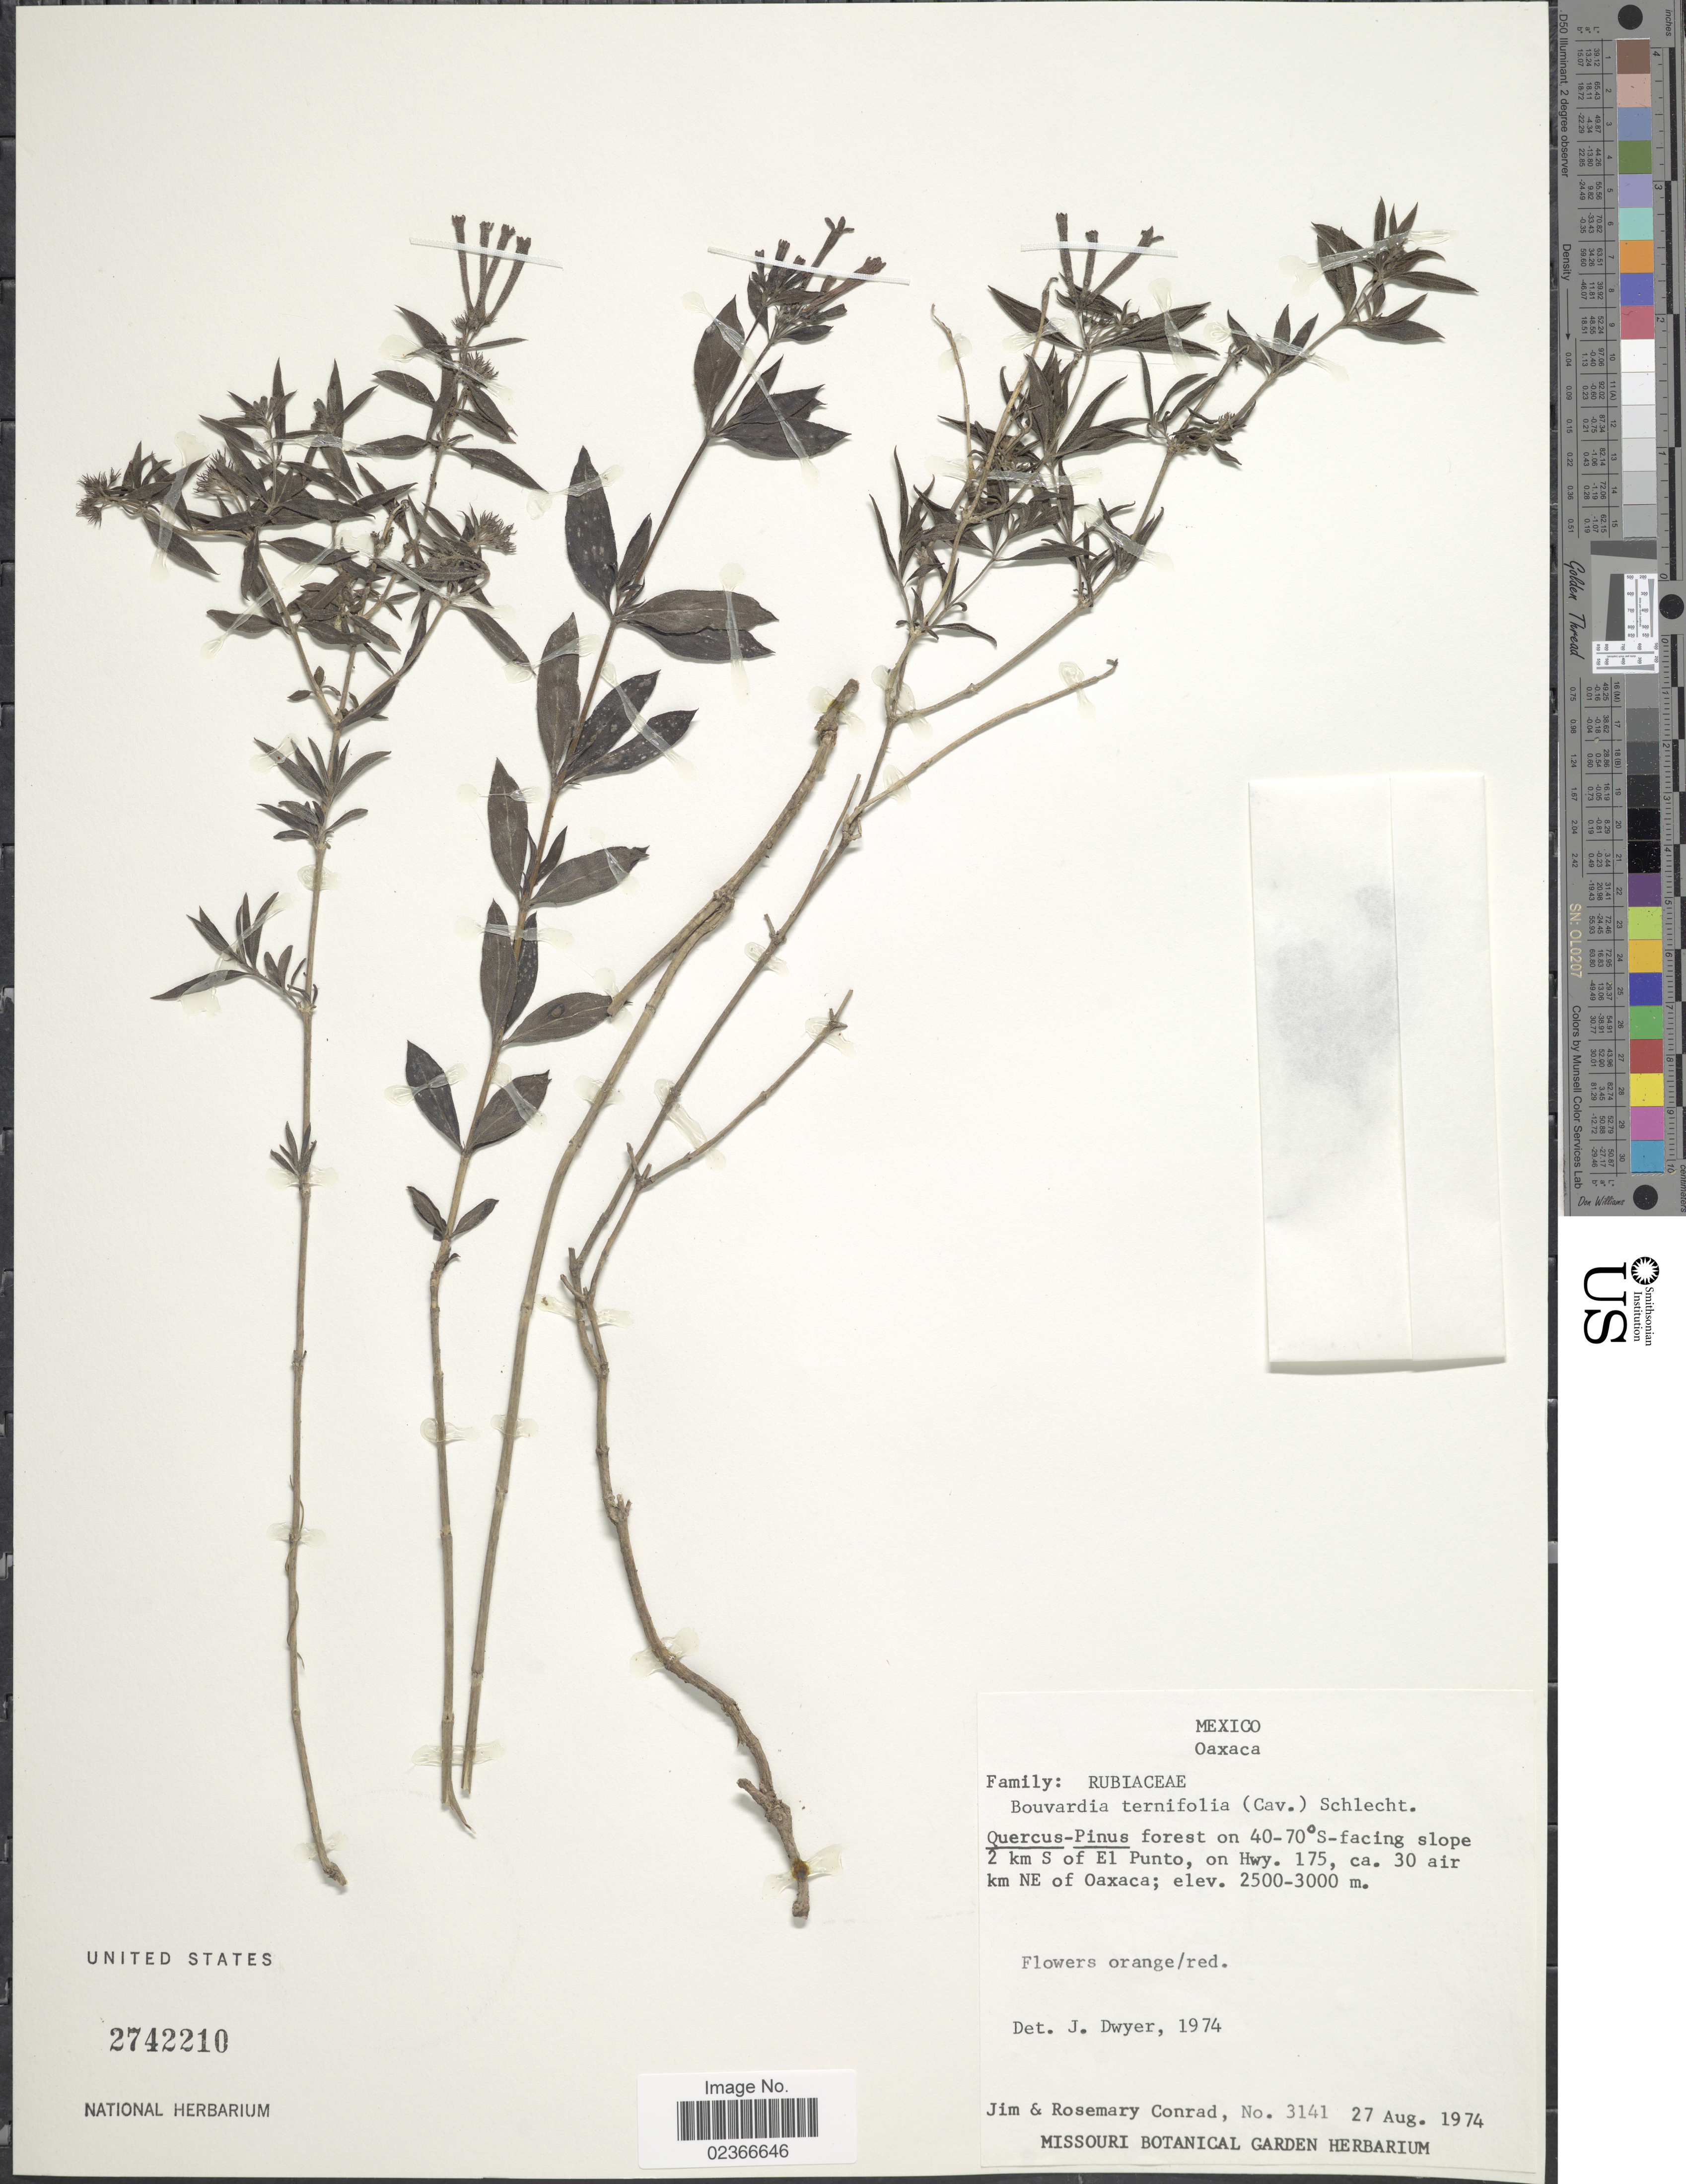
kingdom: Plantae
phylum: Tracheophyta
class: Magnoliopsida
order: Gentianales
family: Rubiaceae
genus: Bouvardia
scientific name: Bouvardia ternifolia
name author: (Cav.) Schltdl.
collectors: J. Conrad & R. Conrad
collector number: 3141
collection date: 1974-08-27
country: Mexico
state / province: Oaxaca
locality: Slope 2 km S of El Punto, on Hwy. 175, ca. 30 air km NE of Oaxaca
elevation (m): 2500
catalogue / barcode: US 2742210